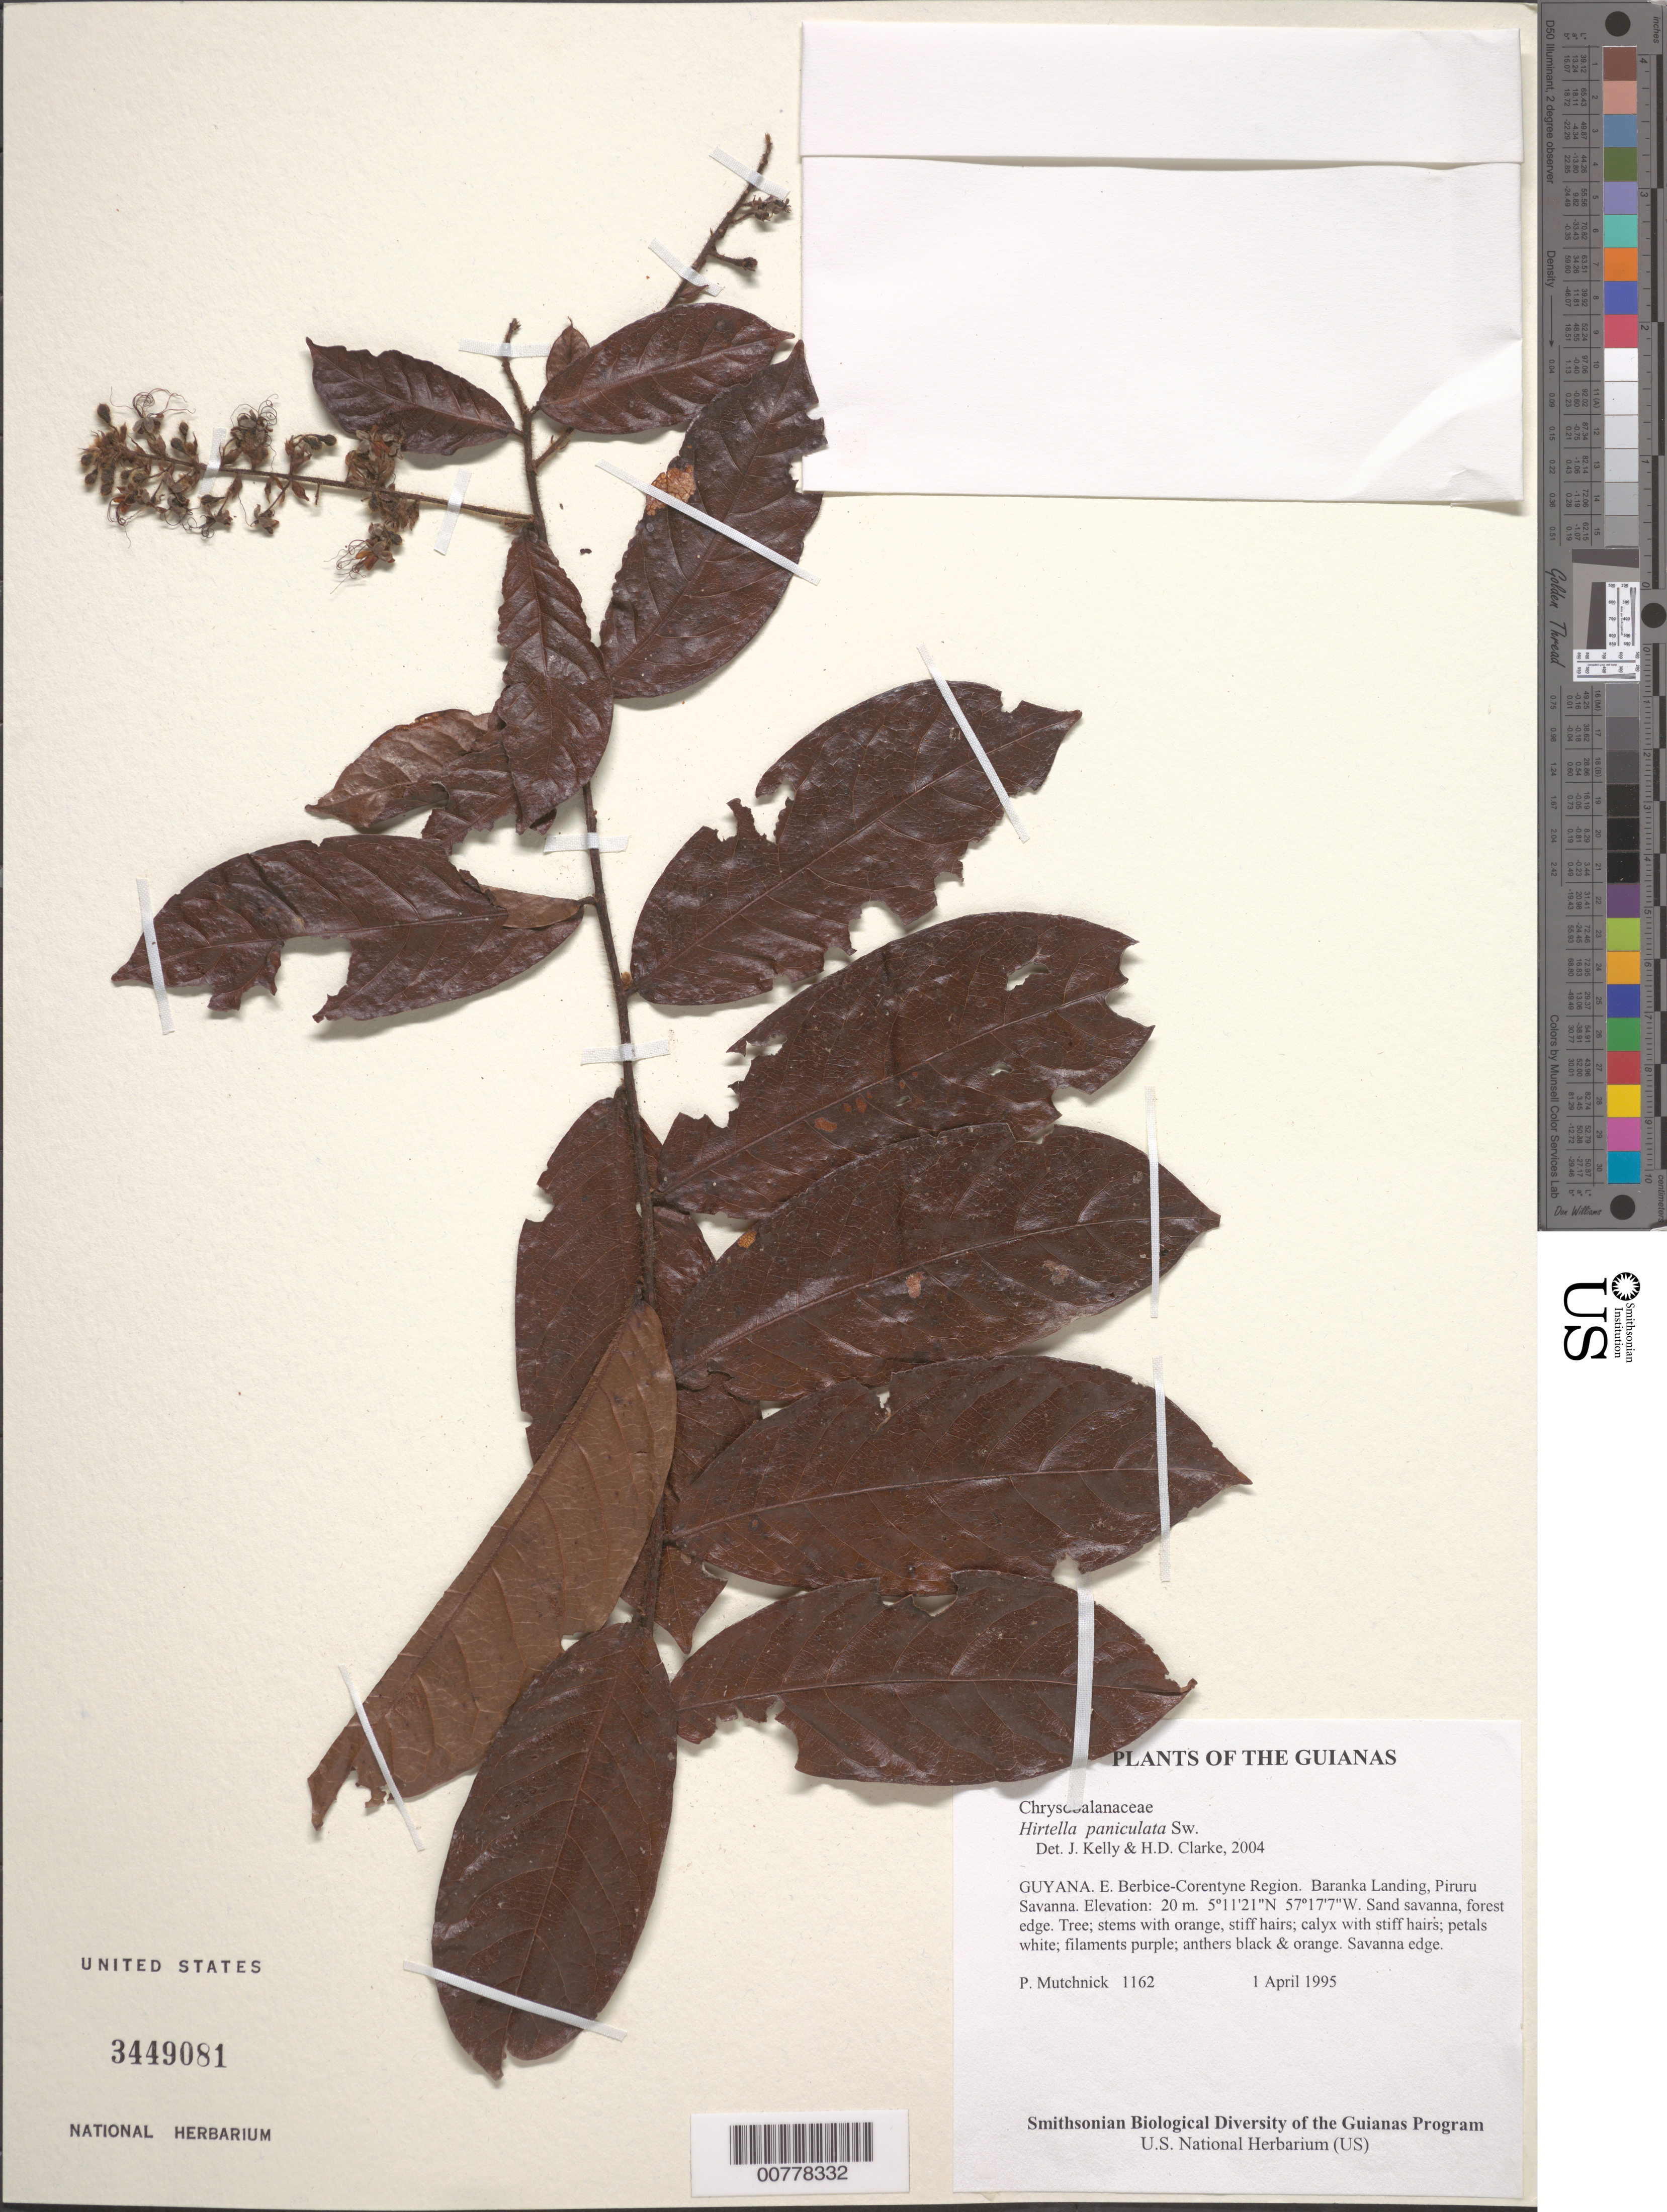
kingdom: Plantae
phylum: Tracheophyta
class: Magnoliopsida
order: Malpighiales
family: Chrysobalanaceae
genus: Hirtella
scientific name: Hirtella paniculata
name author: Sw.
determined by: Clarke, H. D.; Kelly, J.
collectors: P. Mutchnick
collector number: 1162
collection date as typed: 1 April 1995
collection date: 1995-04-01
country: Guyana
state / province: E. Berbice-Corentyne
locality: Baranka Landing, Piruru Savanna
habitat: Sand savanna, forest edge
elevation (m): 20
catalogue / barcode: US 3449081